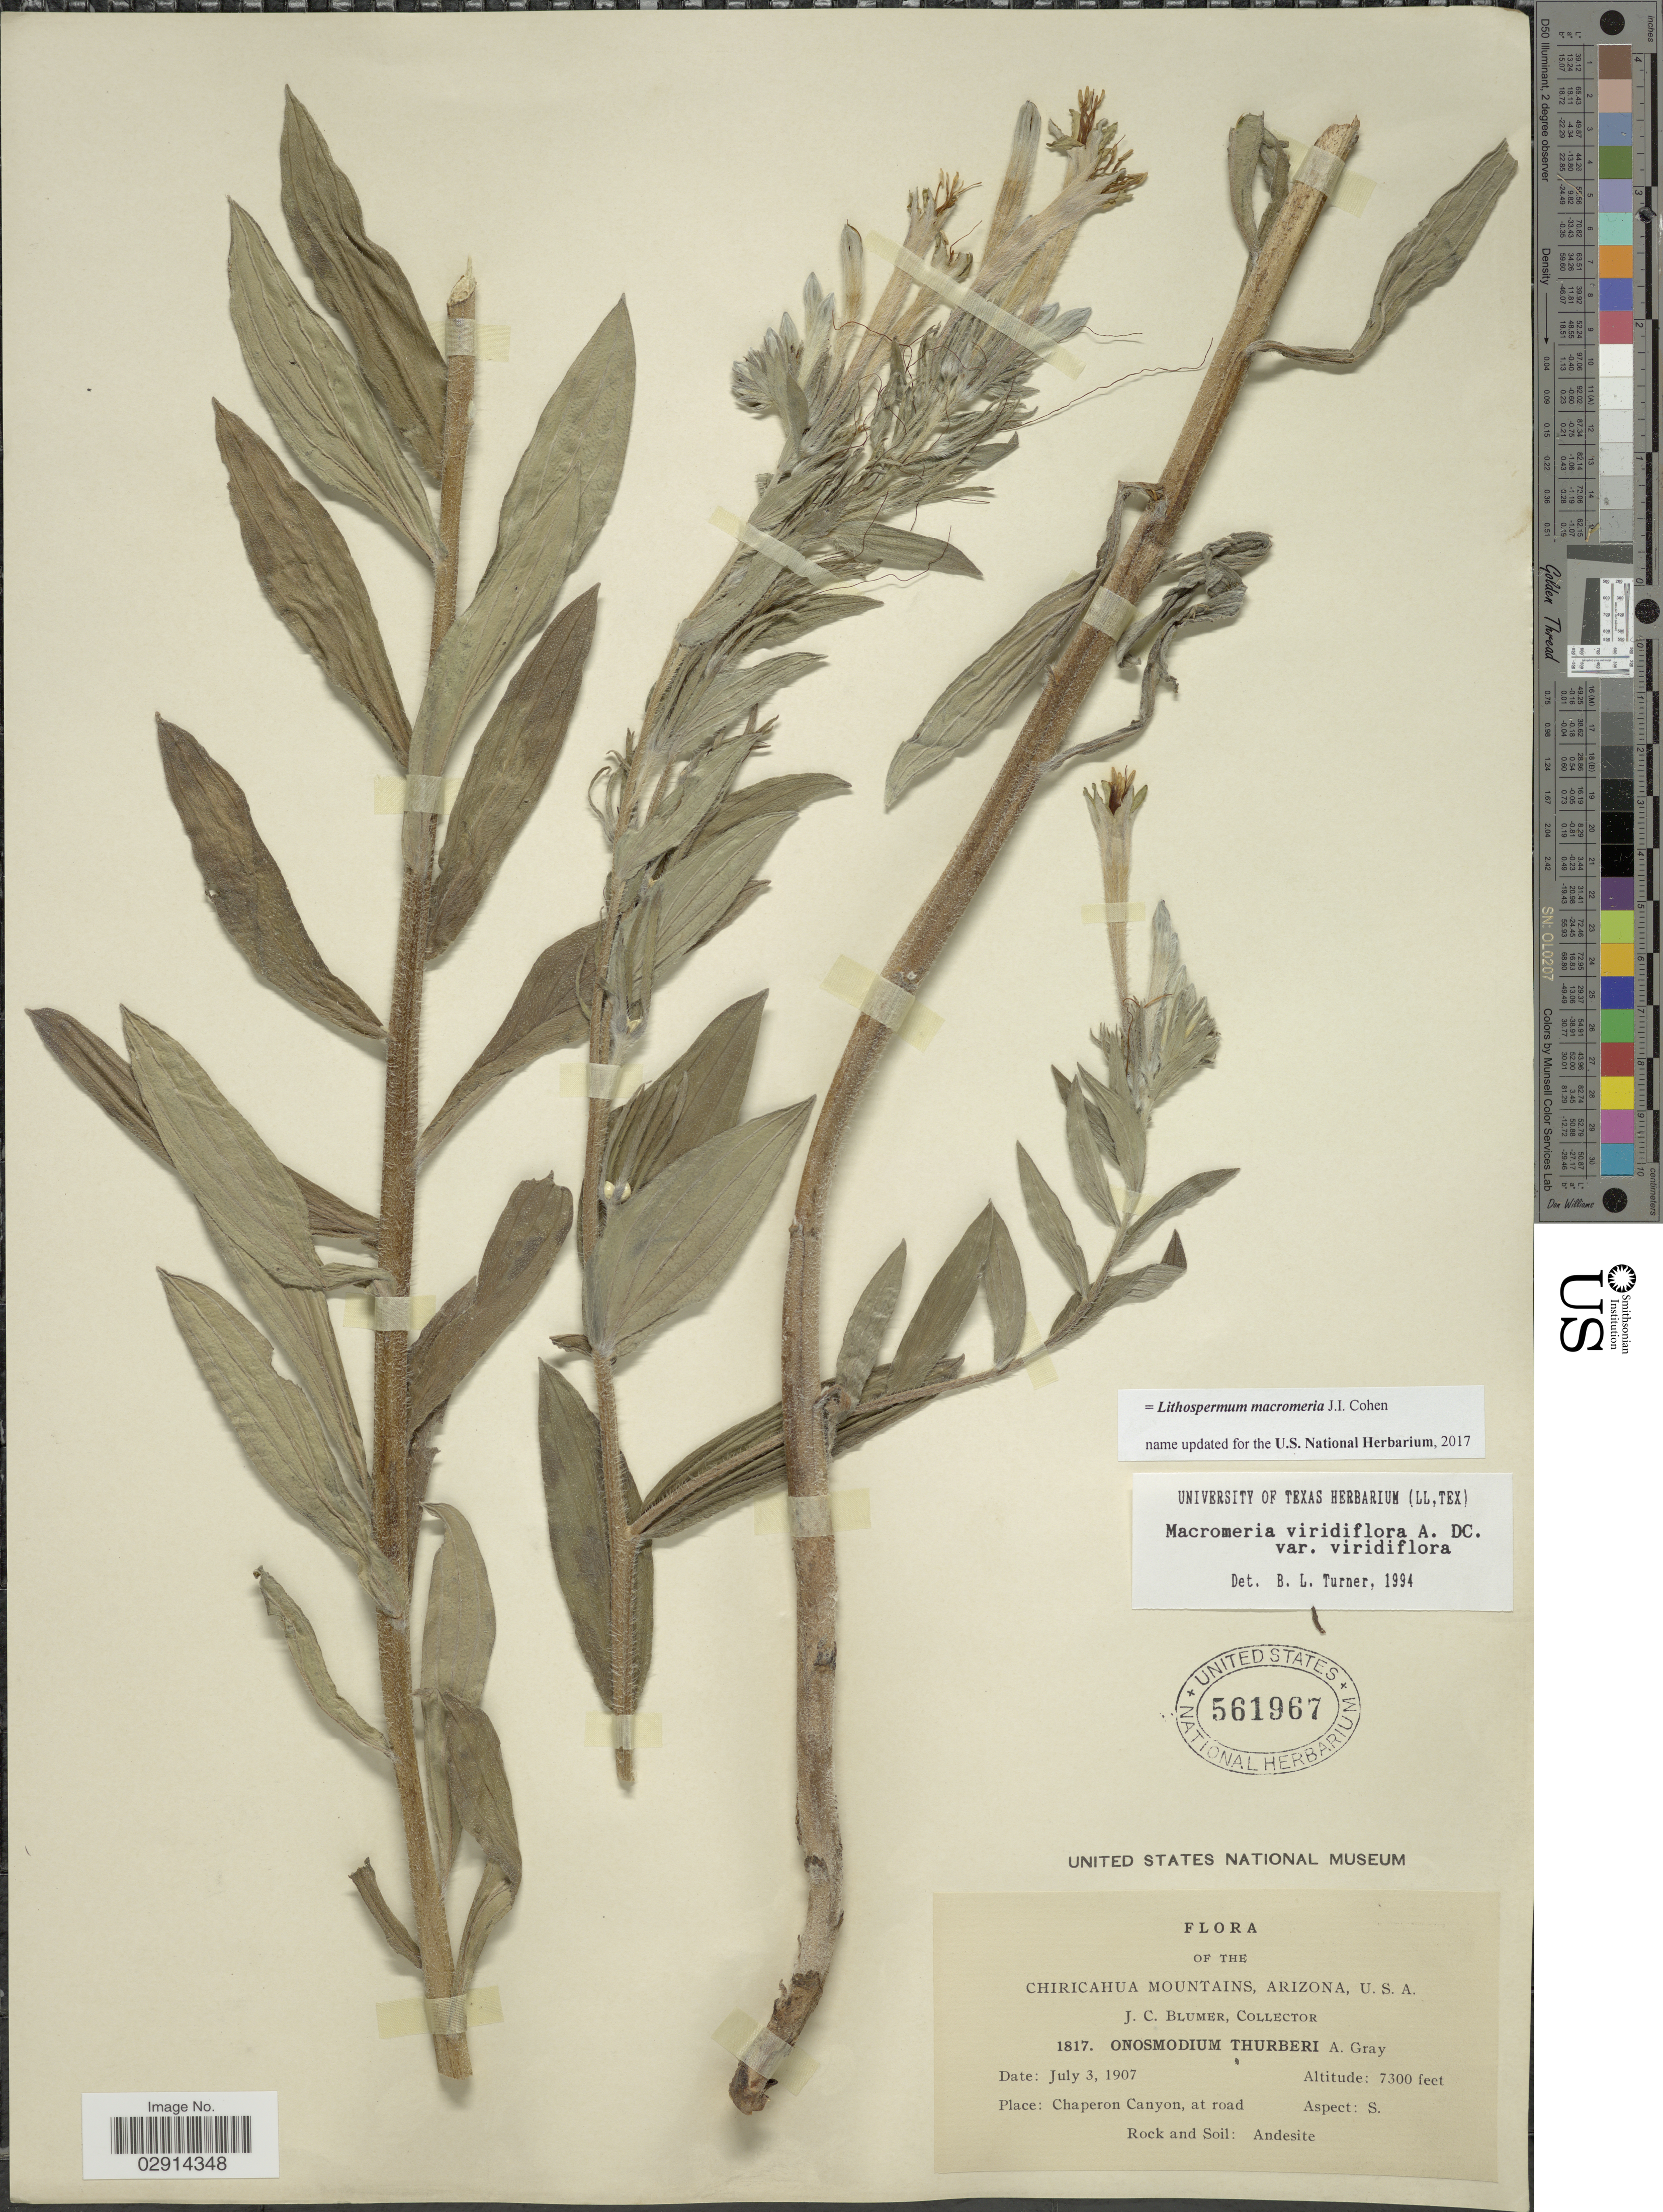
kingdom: Plantae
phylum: Tracheophyta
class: Magnoliopsida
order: Boraginales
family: Boraginaceae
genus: Lithospermum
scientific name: Lithospermum macromeria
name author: Cohen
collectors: J. C. Blumer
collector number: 1817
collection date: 1907-07-03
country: United States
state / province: Arizona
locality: Chiricahua Mountains, Chaperon Canyon, at road.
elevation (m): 2225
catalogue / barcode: US 561967